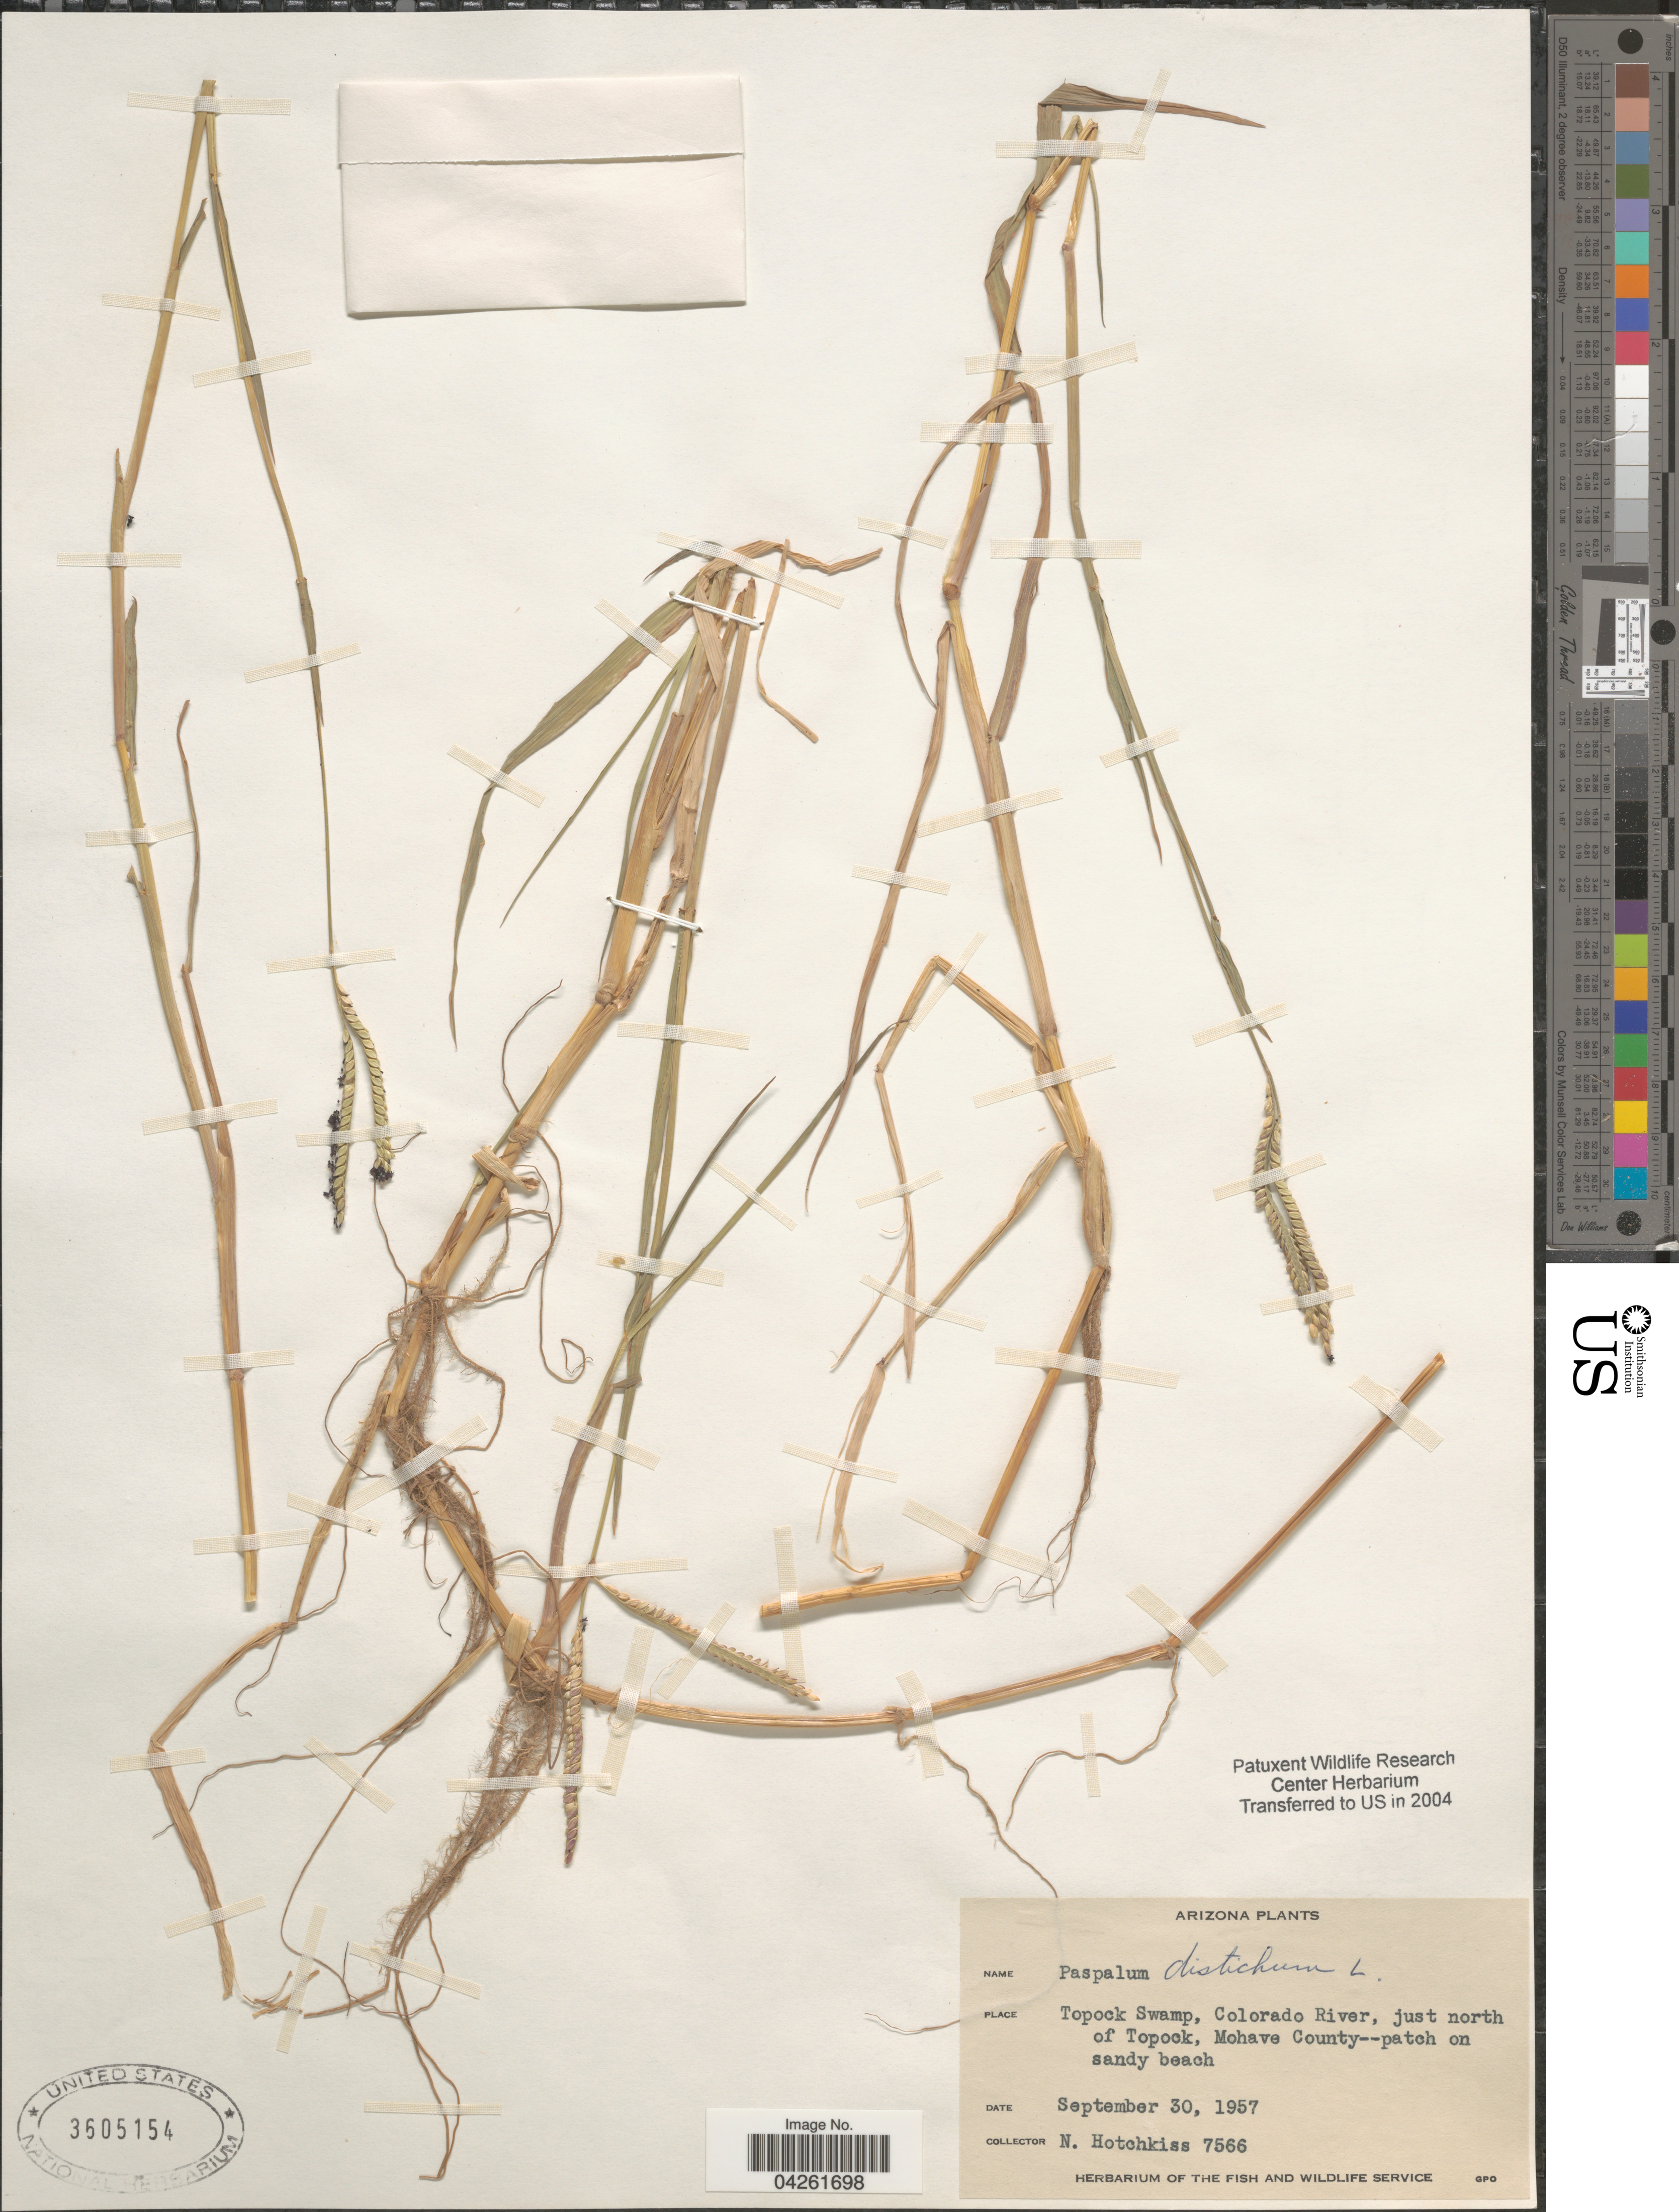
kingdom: Plantae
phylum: Tracheophyta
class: Liliopsida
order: Poales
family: Poaceae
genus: Paspalum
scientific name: Paspalum distichum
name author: L.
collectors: N. Hotchkiss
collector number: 7566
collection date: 1957-09-30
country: United States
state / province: Arizona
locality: Topock Swamp, Colorado River, just north of Topock, Mohave County--patch on sandy beach.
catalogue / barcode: US 3605154